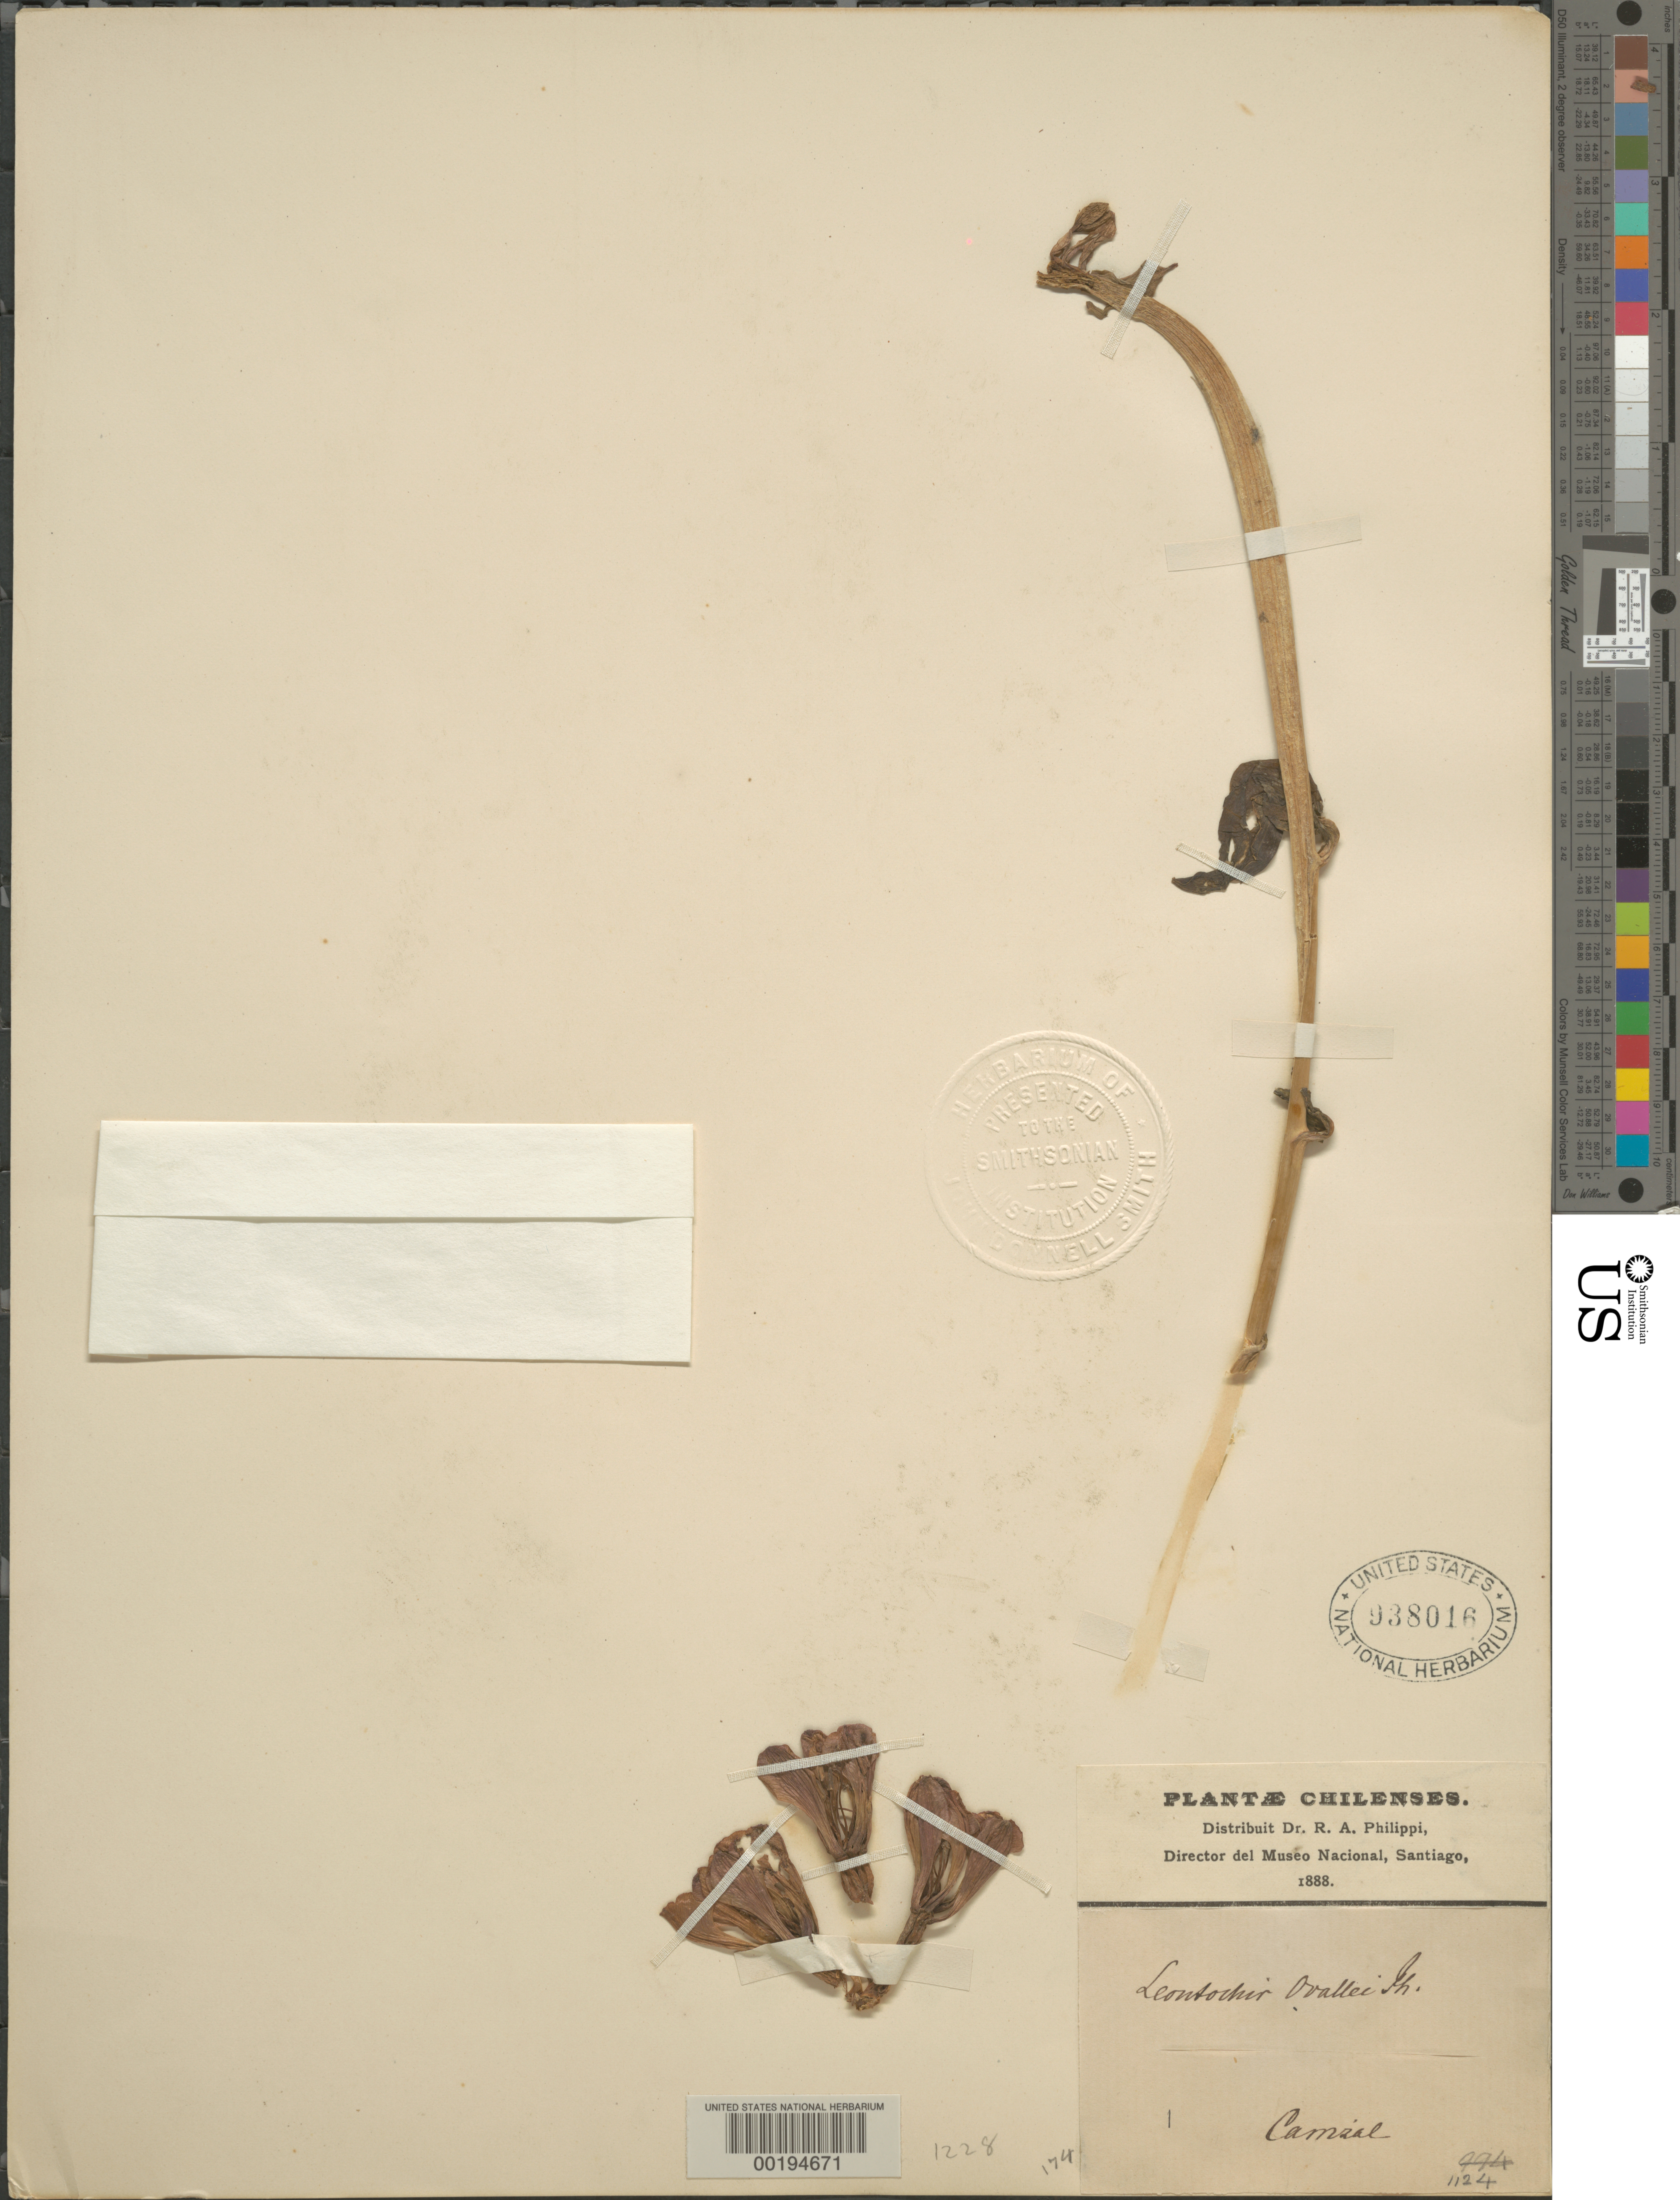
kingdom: Plantae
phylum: Tracheophyta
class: Liliopsida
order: Liliales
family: Alstroemeriaceae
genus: Bomarea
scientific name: Bomarea ovallei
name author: (Phil.) Ravenna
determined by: Strong, Mark T., (BOT), Smithsonian Institution - National Museum of Natural History (UNITED STATES)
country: Chile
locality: Camzal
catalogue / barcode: US 938016